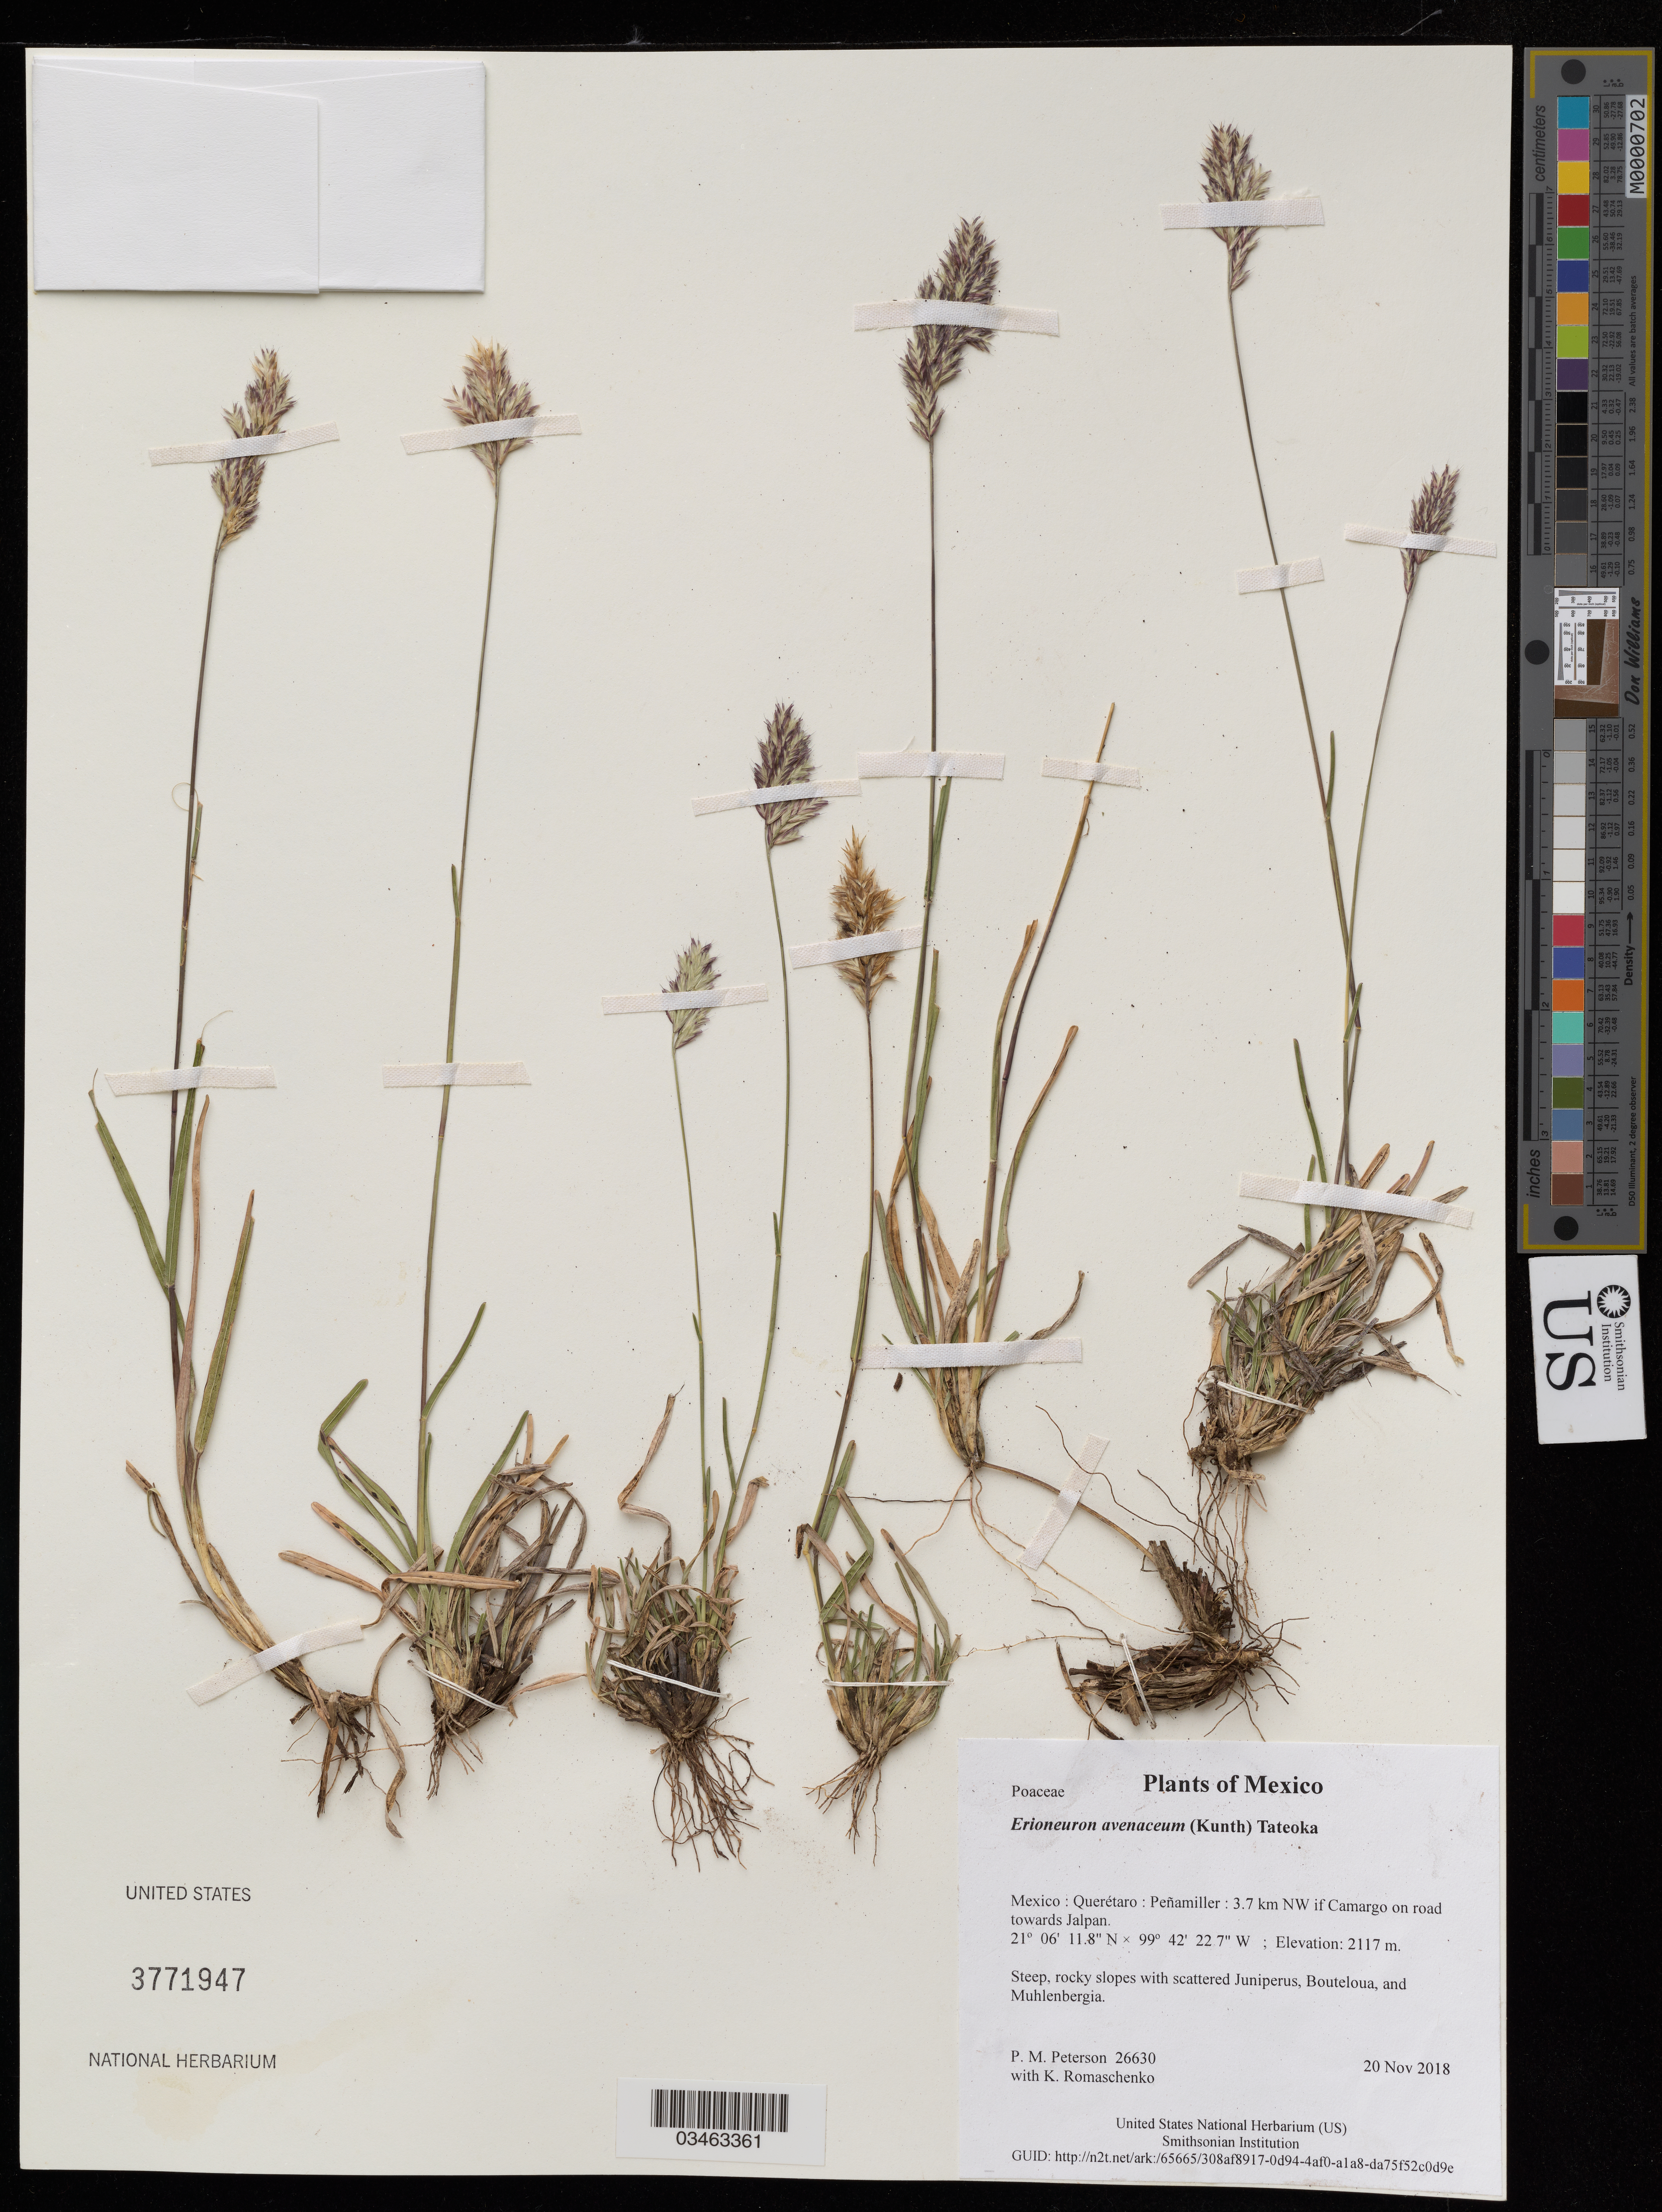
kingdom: Plantae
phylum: Tracheophyta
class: Liliopsida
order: Poales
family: Poaceae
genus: Erioneuron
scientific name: Erioneuron avenaceum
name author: (Kunth) Tateoka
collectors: P. M. Peterson & K. Romaschenko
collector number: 26630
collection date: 2018-11-20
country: Mexico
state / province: Querétaro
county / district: Peñamiller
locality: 3.7 km NW if Camargo on road towards Jalpan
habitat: Steep, rocky slopes with scattered Juniperus, Bouteloua, and Muhlenbergia.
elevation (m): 2117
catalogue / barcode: US 3771947